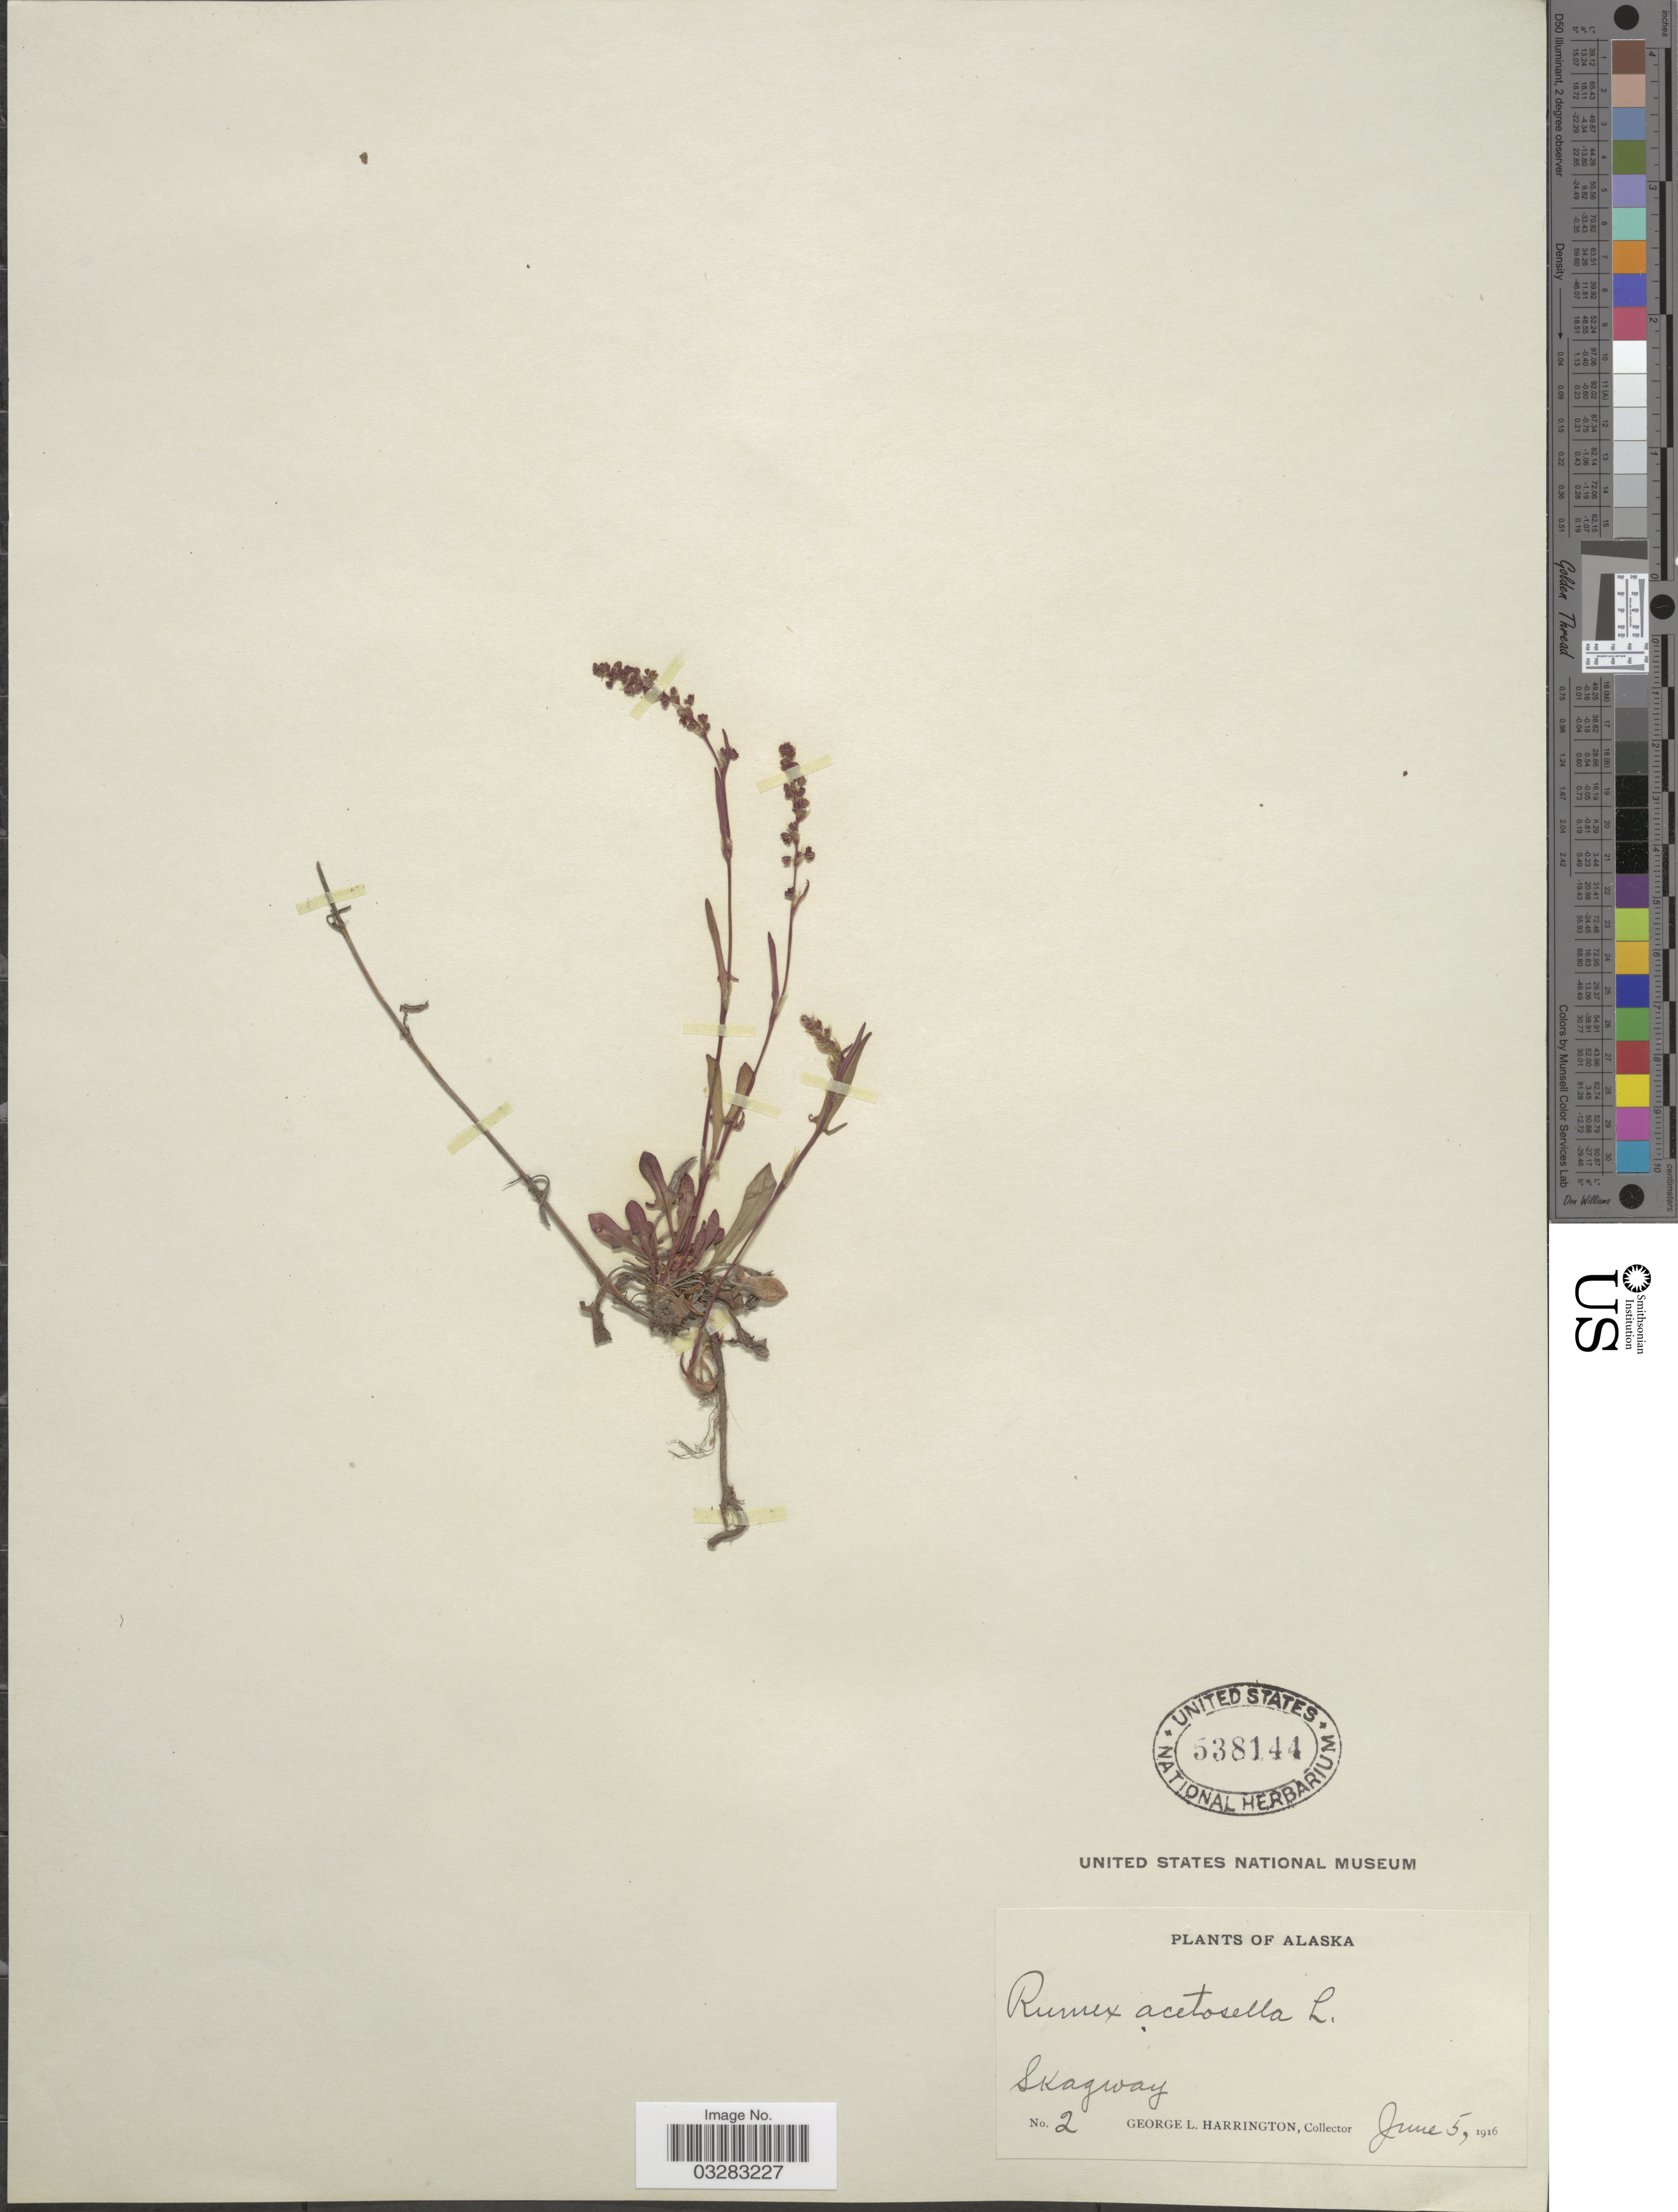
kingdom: Plantae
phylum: Tracheophyta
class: Magnoliopsida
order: Caryophyllales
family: Polygonaceae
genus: Rumex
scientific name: Rumex acetosella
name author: L.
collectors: G. Harrington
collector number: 2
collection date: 1916-06-05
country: United States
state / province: Alaska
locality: Skagway.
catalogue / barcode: US 538144